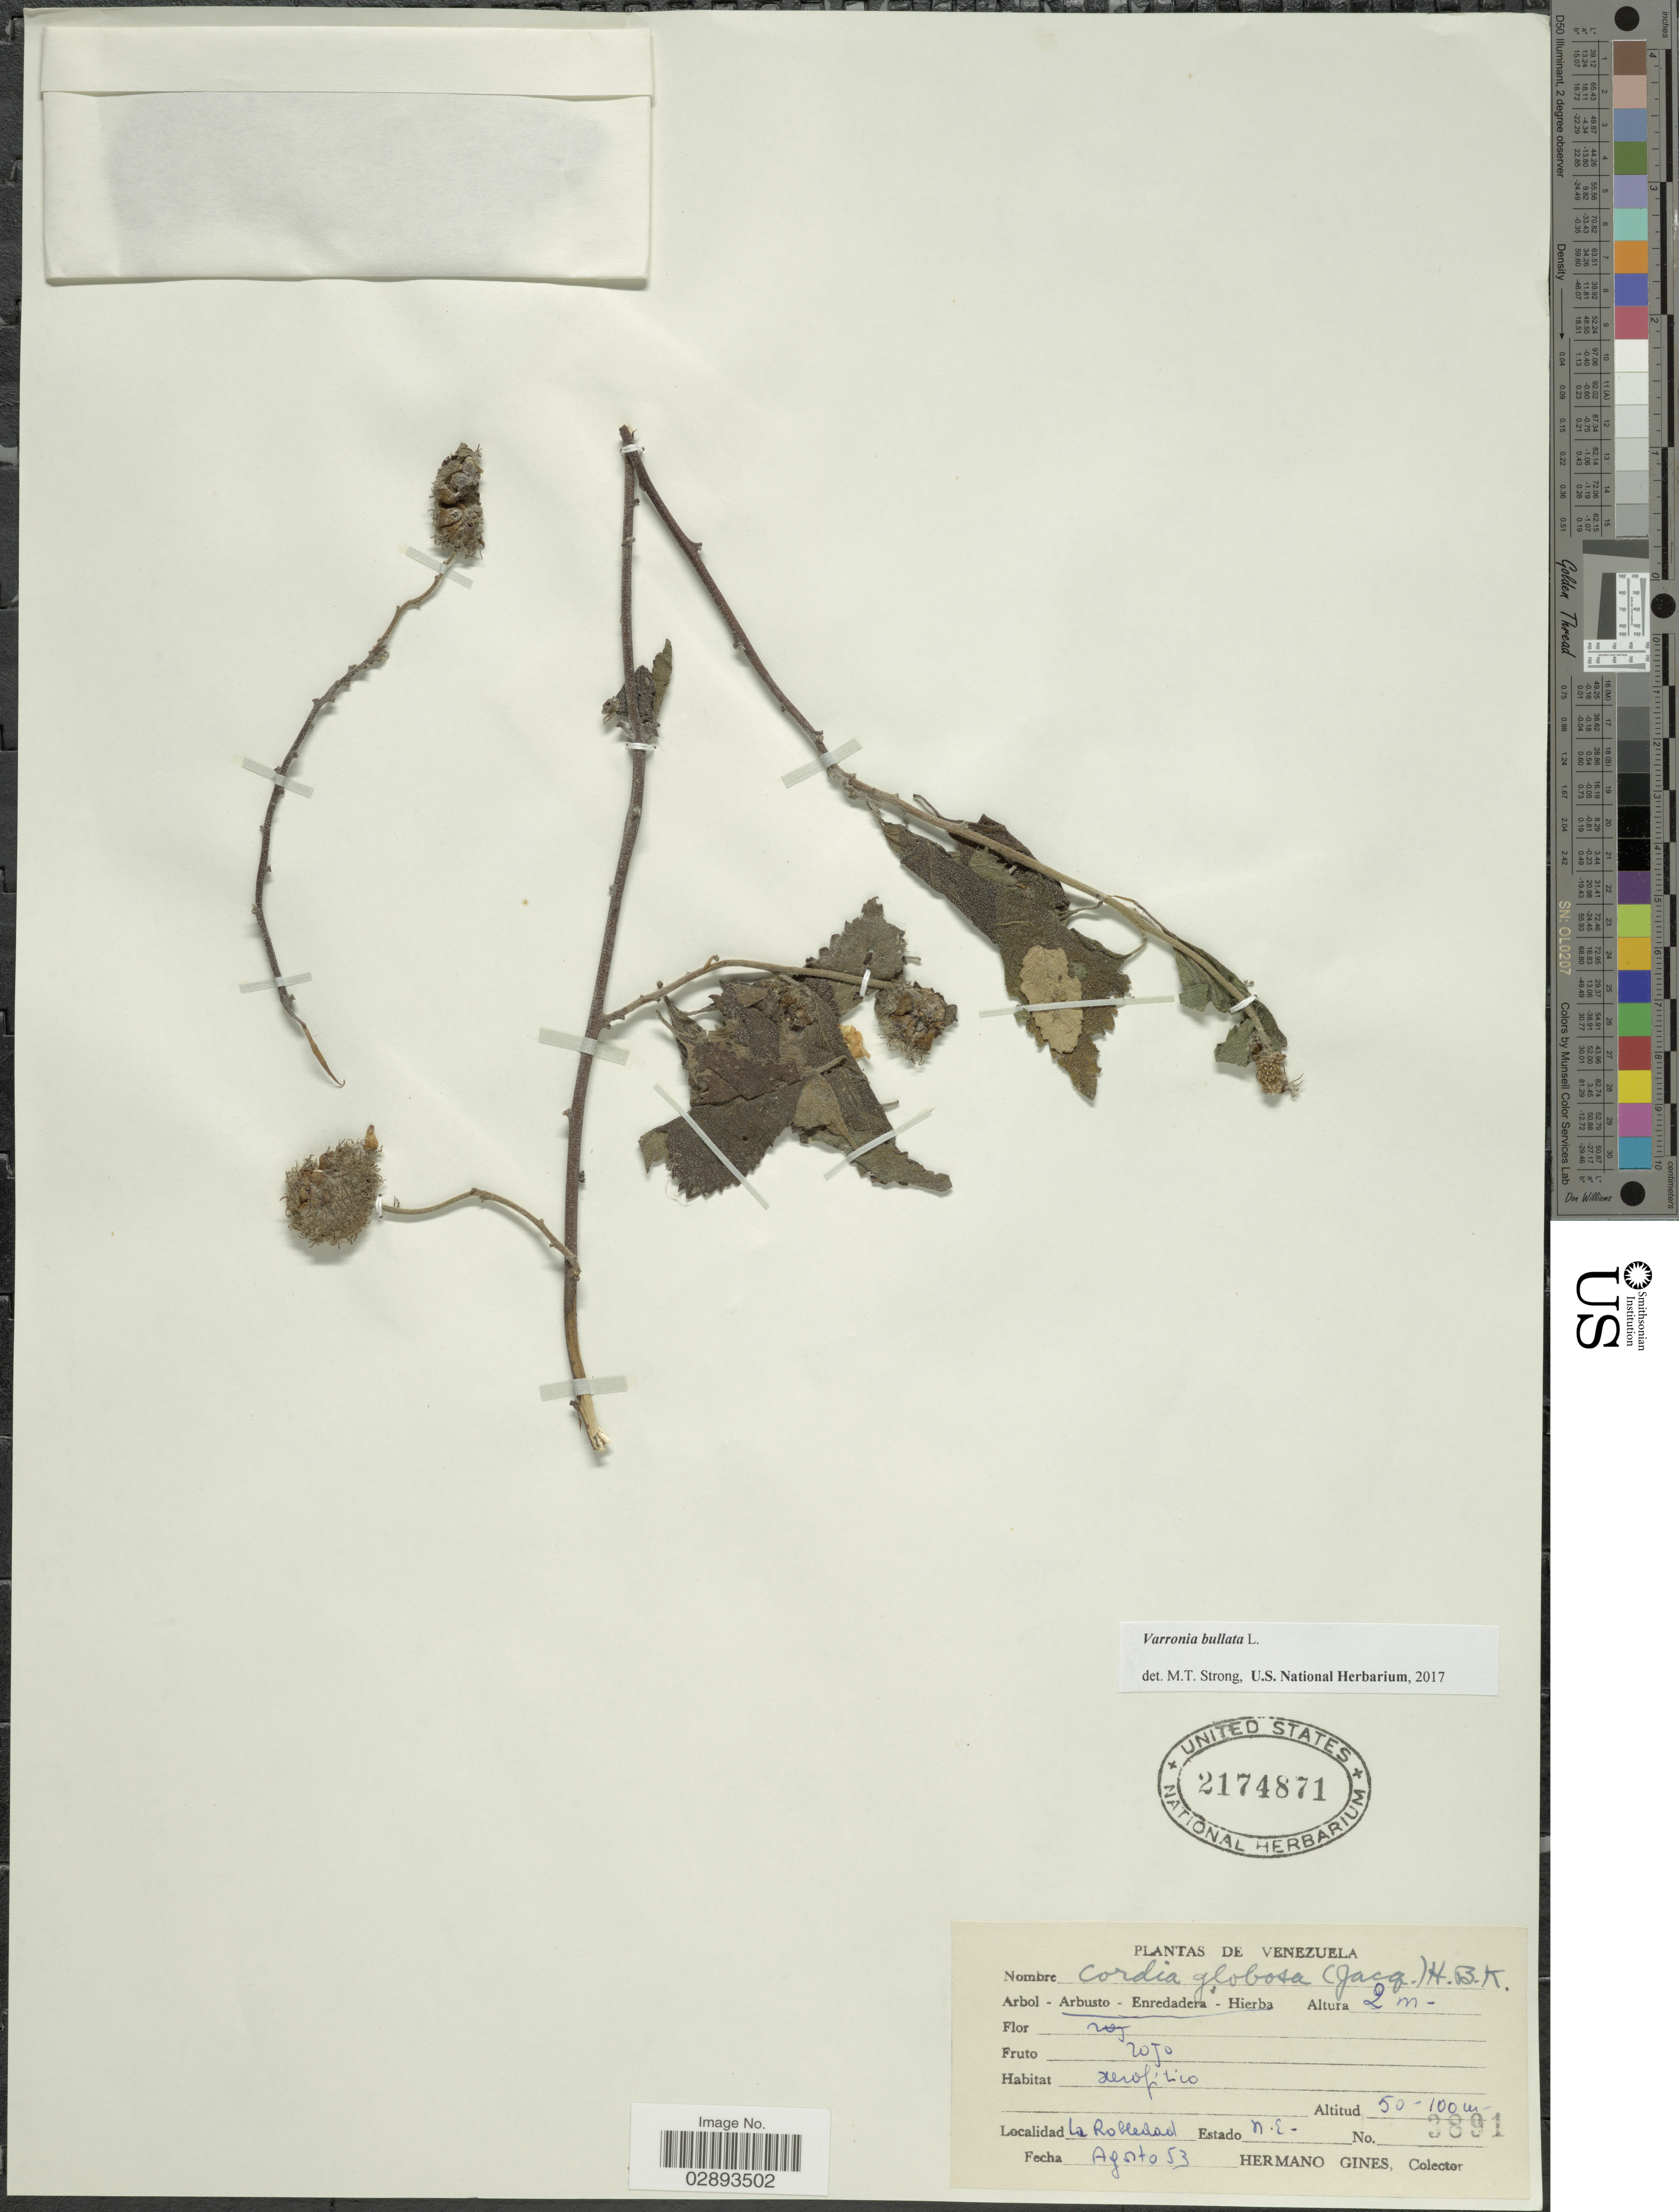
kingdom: Plantae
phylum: Tracheophyta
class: Magnoliopsida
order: Boraginales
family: Cordiaceae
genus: Varronia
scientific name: Varronia bullata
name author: L.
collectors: Bro. Gines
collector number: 3891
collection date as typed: Transcribed d/m/y: /8/53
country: Venezuela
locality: La Rolledad, Estado N.E.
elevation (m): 50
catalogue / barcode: US 2174871